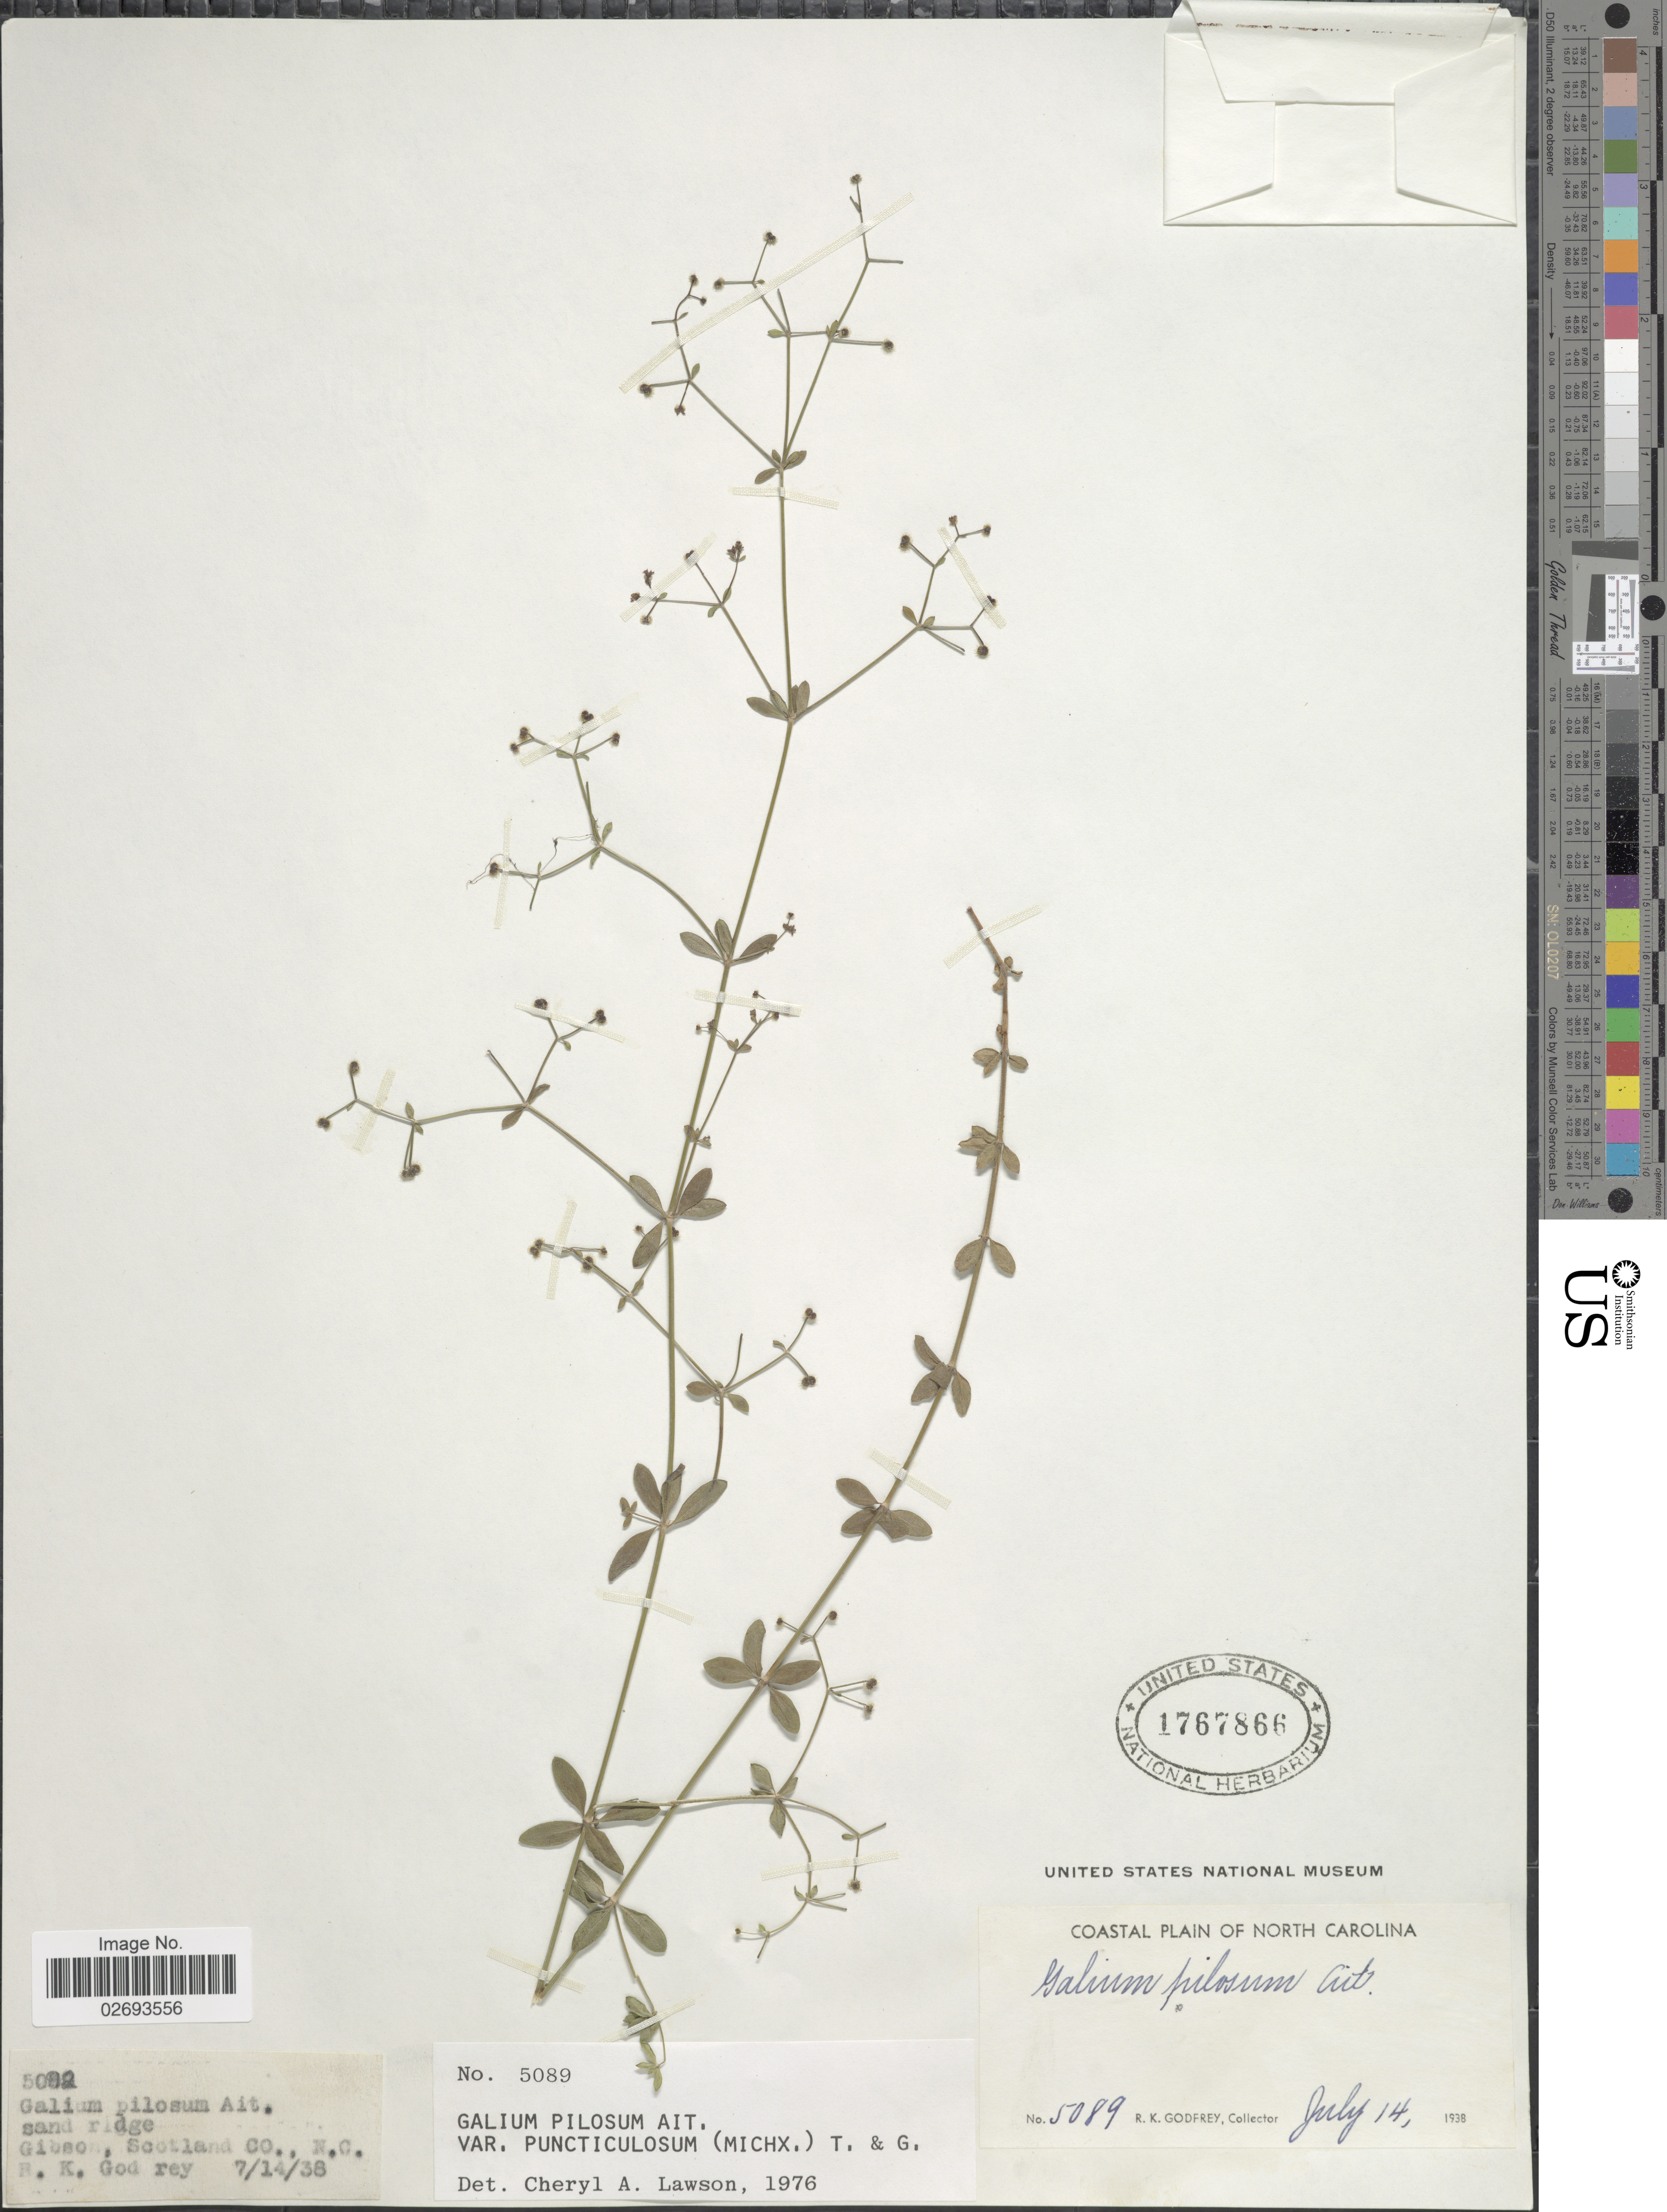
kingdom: Plantae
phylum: Tracheophyta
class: Magnoliopsida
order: Gentianales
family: Rubiaceae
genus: Galium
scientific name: Galium pilosum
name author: Aiton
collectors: R. K. Godfrey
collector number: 5089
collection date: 1938-07-14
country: United States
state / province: North Carolina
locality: Coastal Plain, Gibeon, Scotland Co., NC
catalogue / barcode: US 1767866